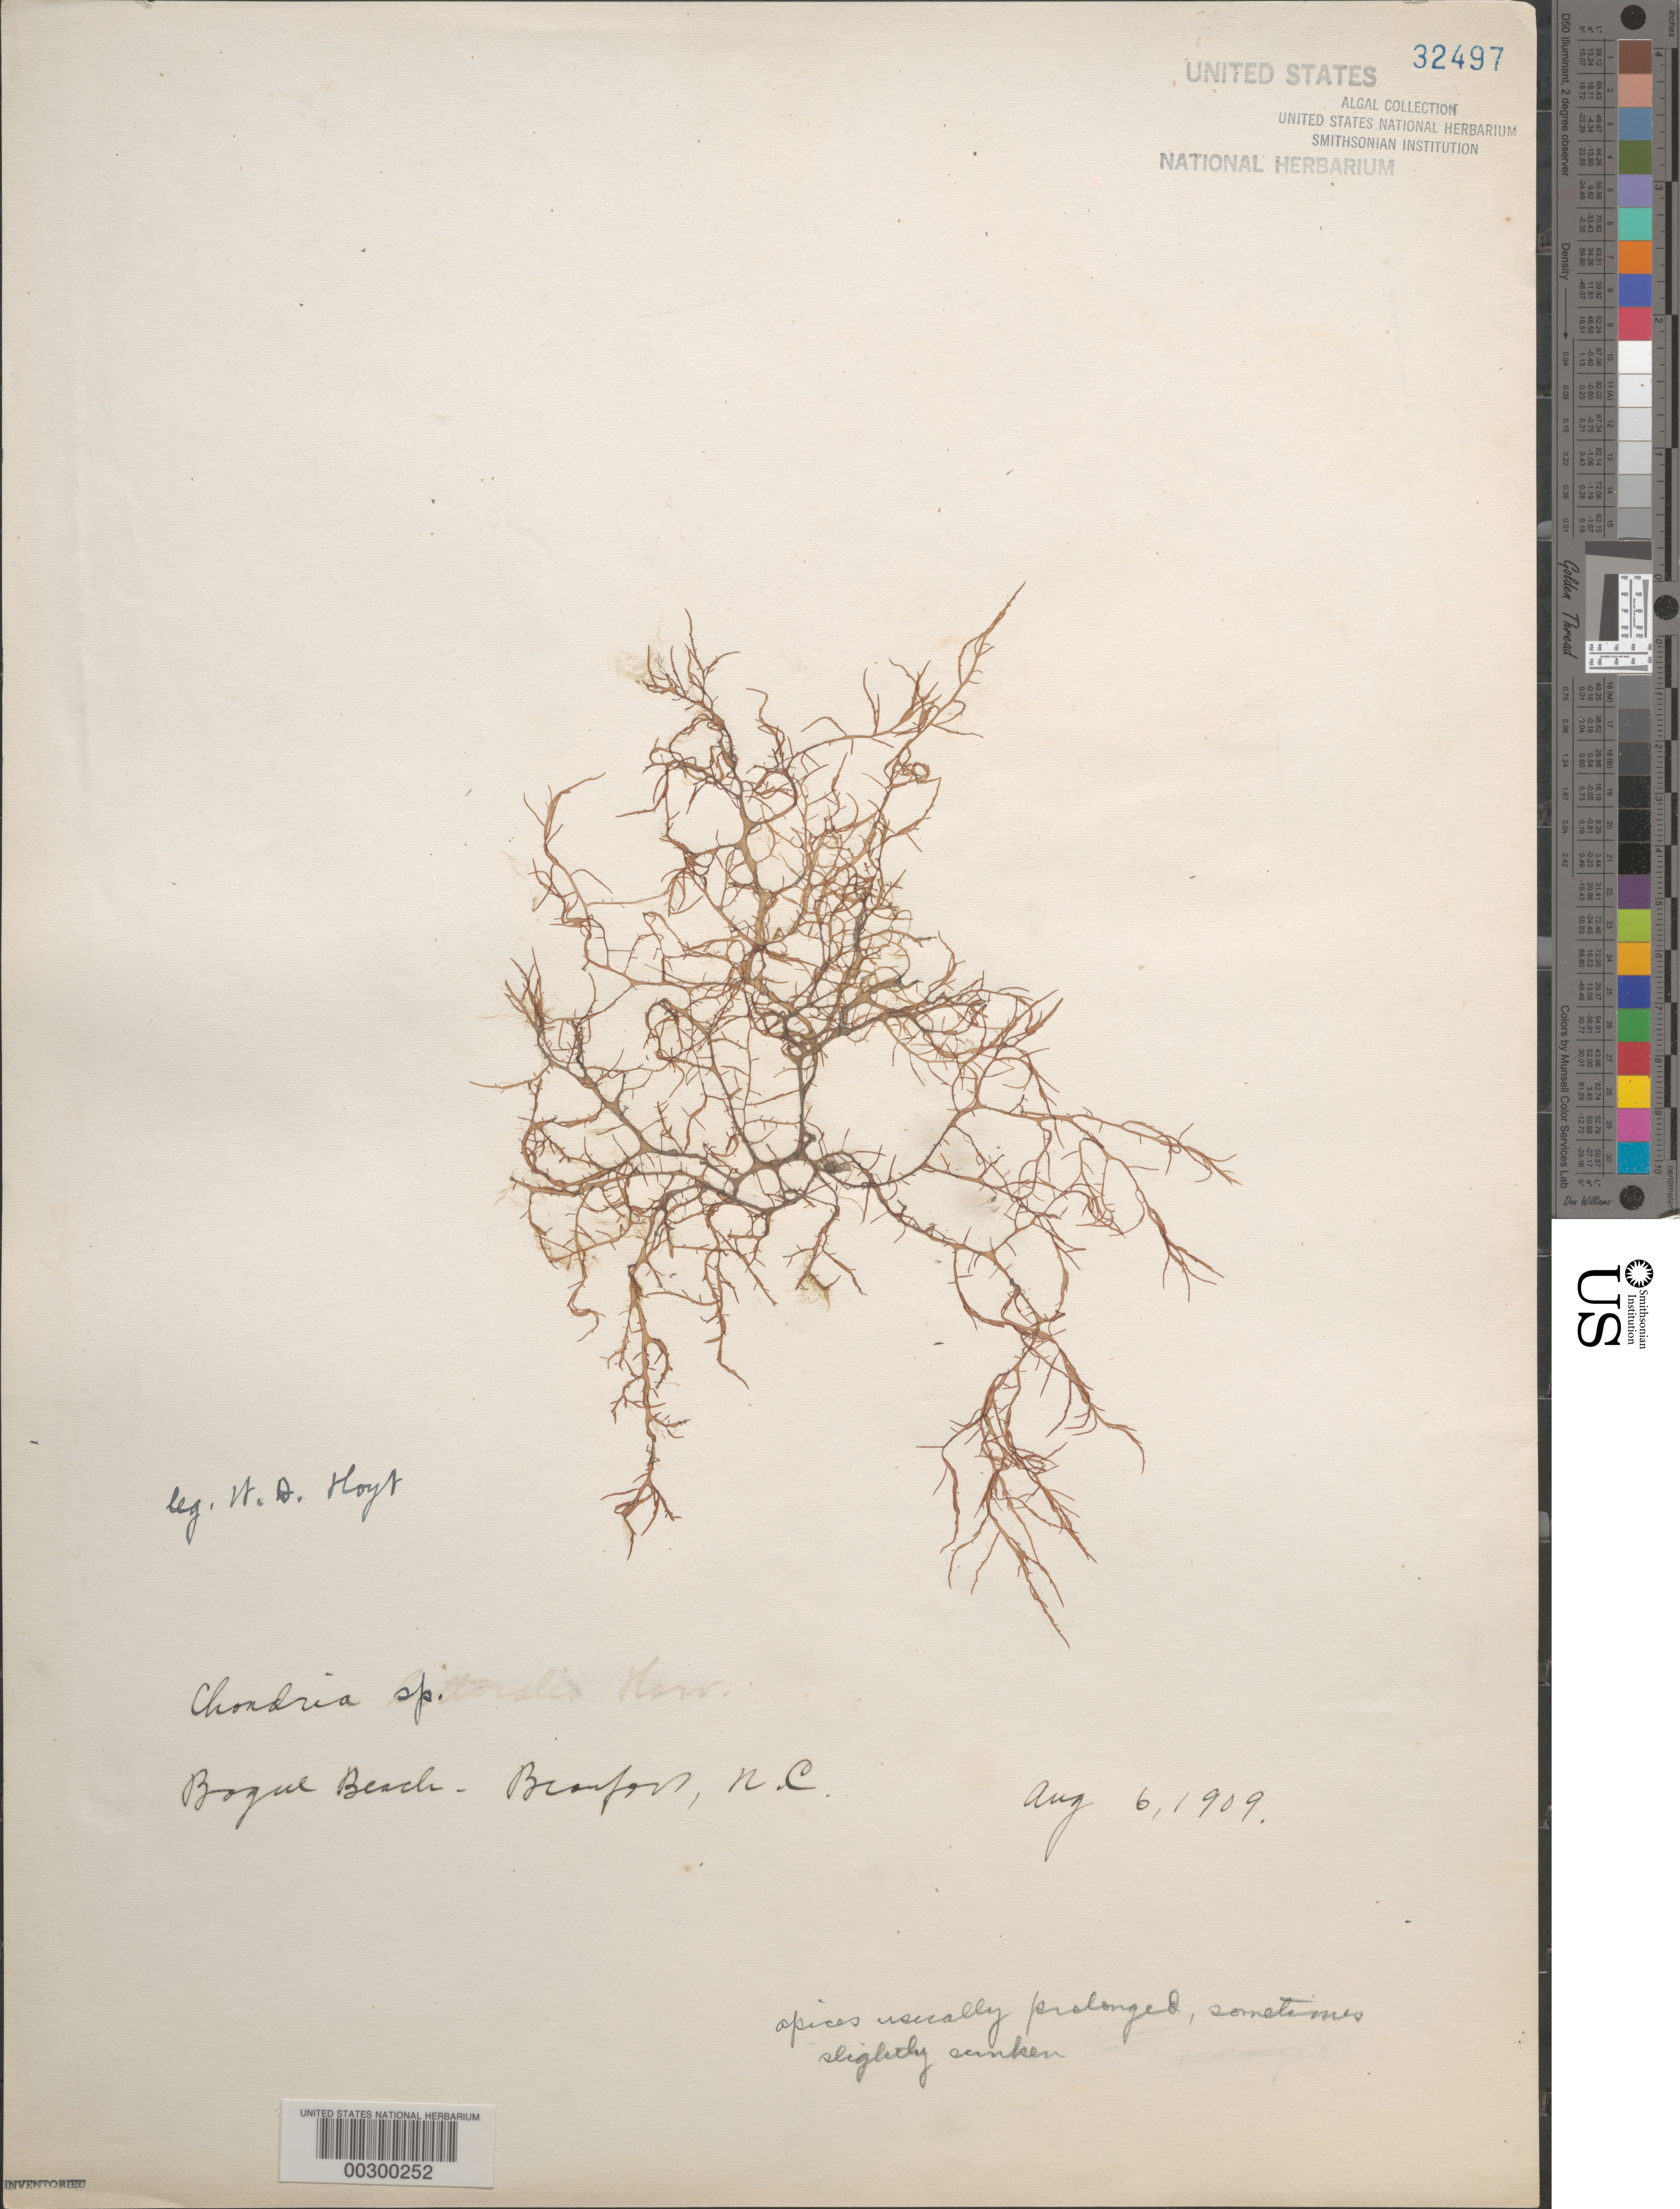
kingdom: Plantae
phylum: Rhodophyta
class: Florideophyceae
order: Ceramiales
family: Rhodomelaceae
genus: Chondria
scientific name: Chondria sp.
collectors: W. D. Hoyt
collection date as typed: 06 Aug 1909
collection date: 1909-08-06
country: United States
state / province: North Carolina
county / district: Carteret County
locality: Beaufort, Bogue Beach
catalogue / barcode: US 32497